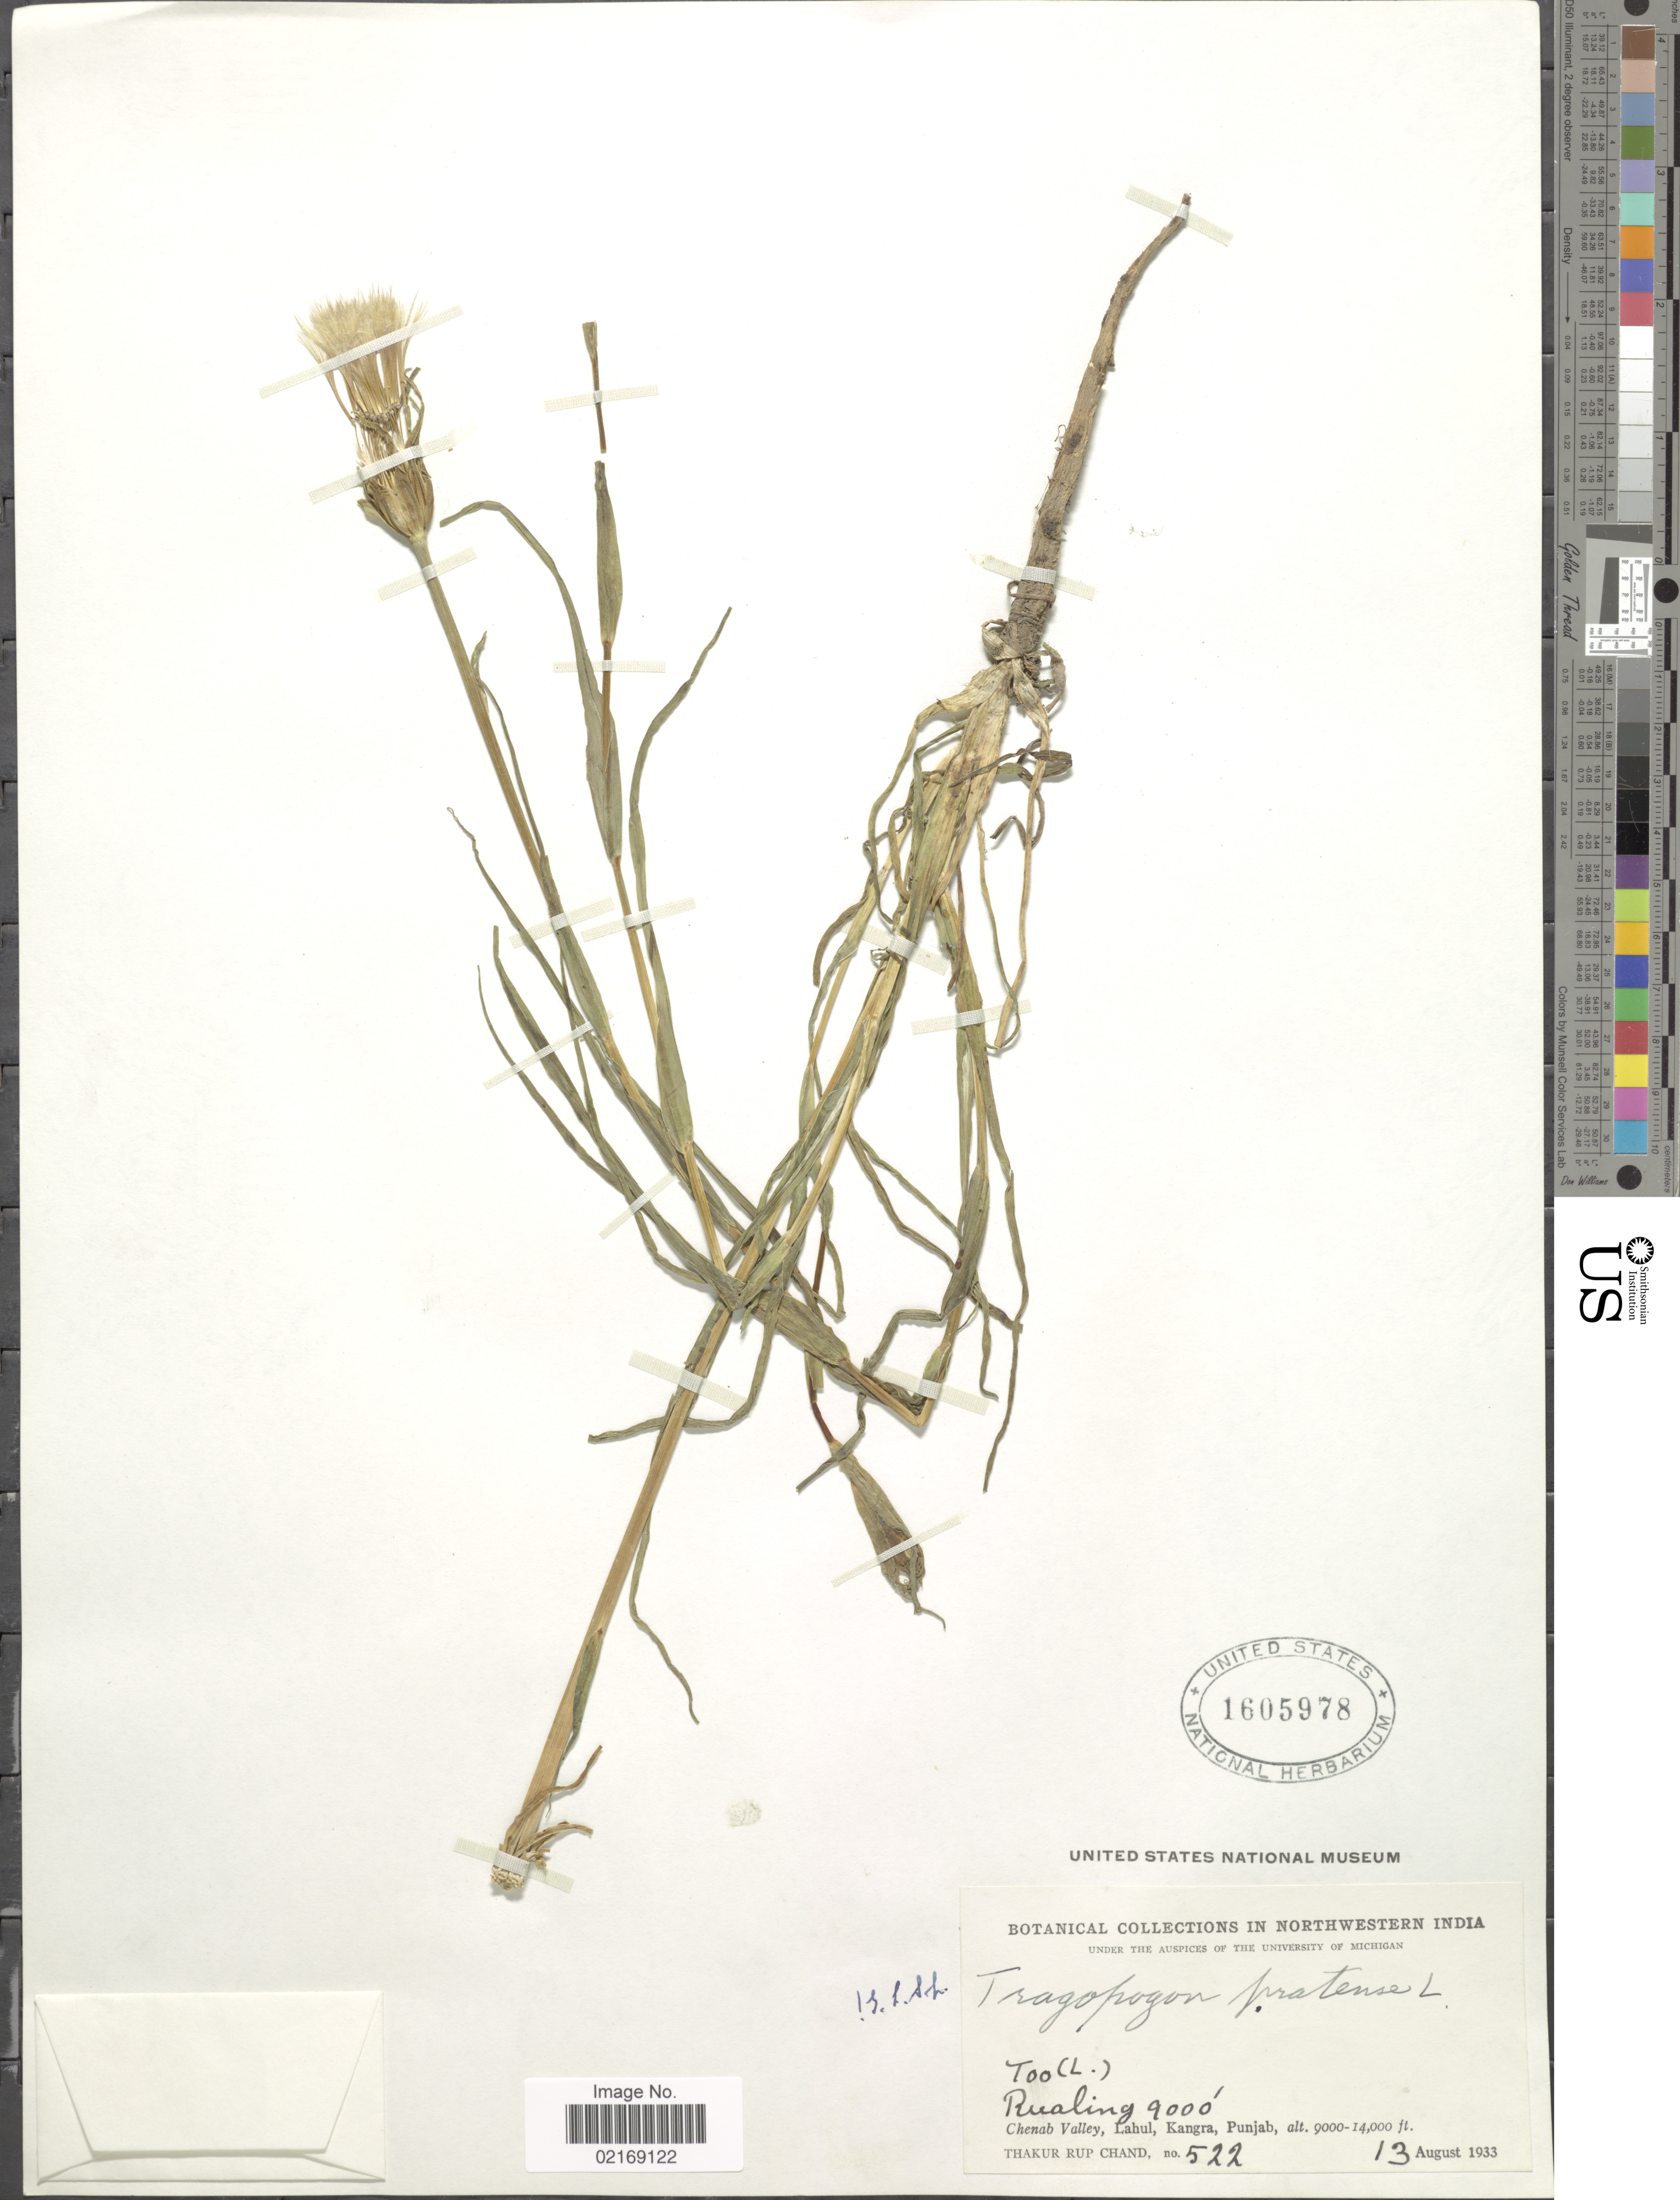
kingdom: Plantae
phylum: Tracheophyta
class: Magnoliopsida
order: Asterales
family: Asteraceae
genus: Tragopogon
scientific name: Tragopogon pratensis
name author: L.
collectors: T. R. Chand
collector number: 522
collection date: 1933-08-13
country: India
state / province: Himachal Pradesh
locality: Northwestern India. Chenab Valley, Lahul, Kangra. Rualing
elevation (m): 2743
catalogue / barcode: US 1605978